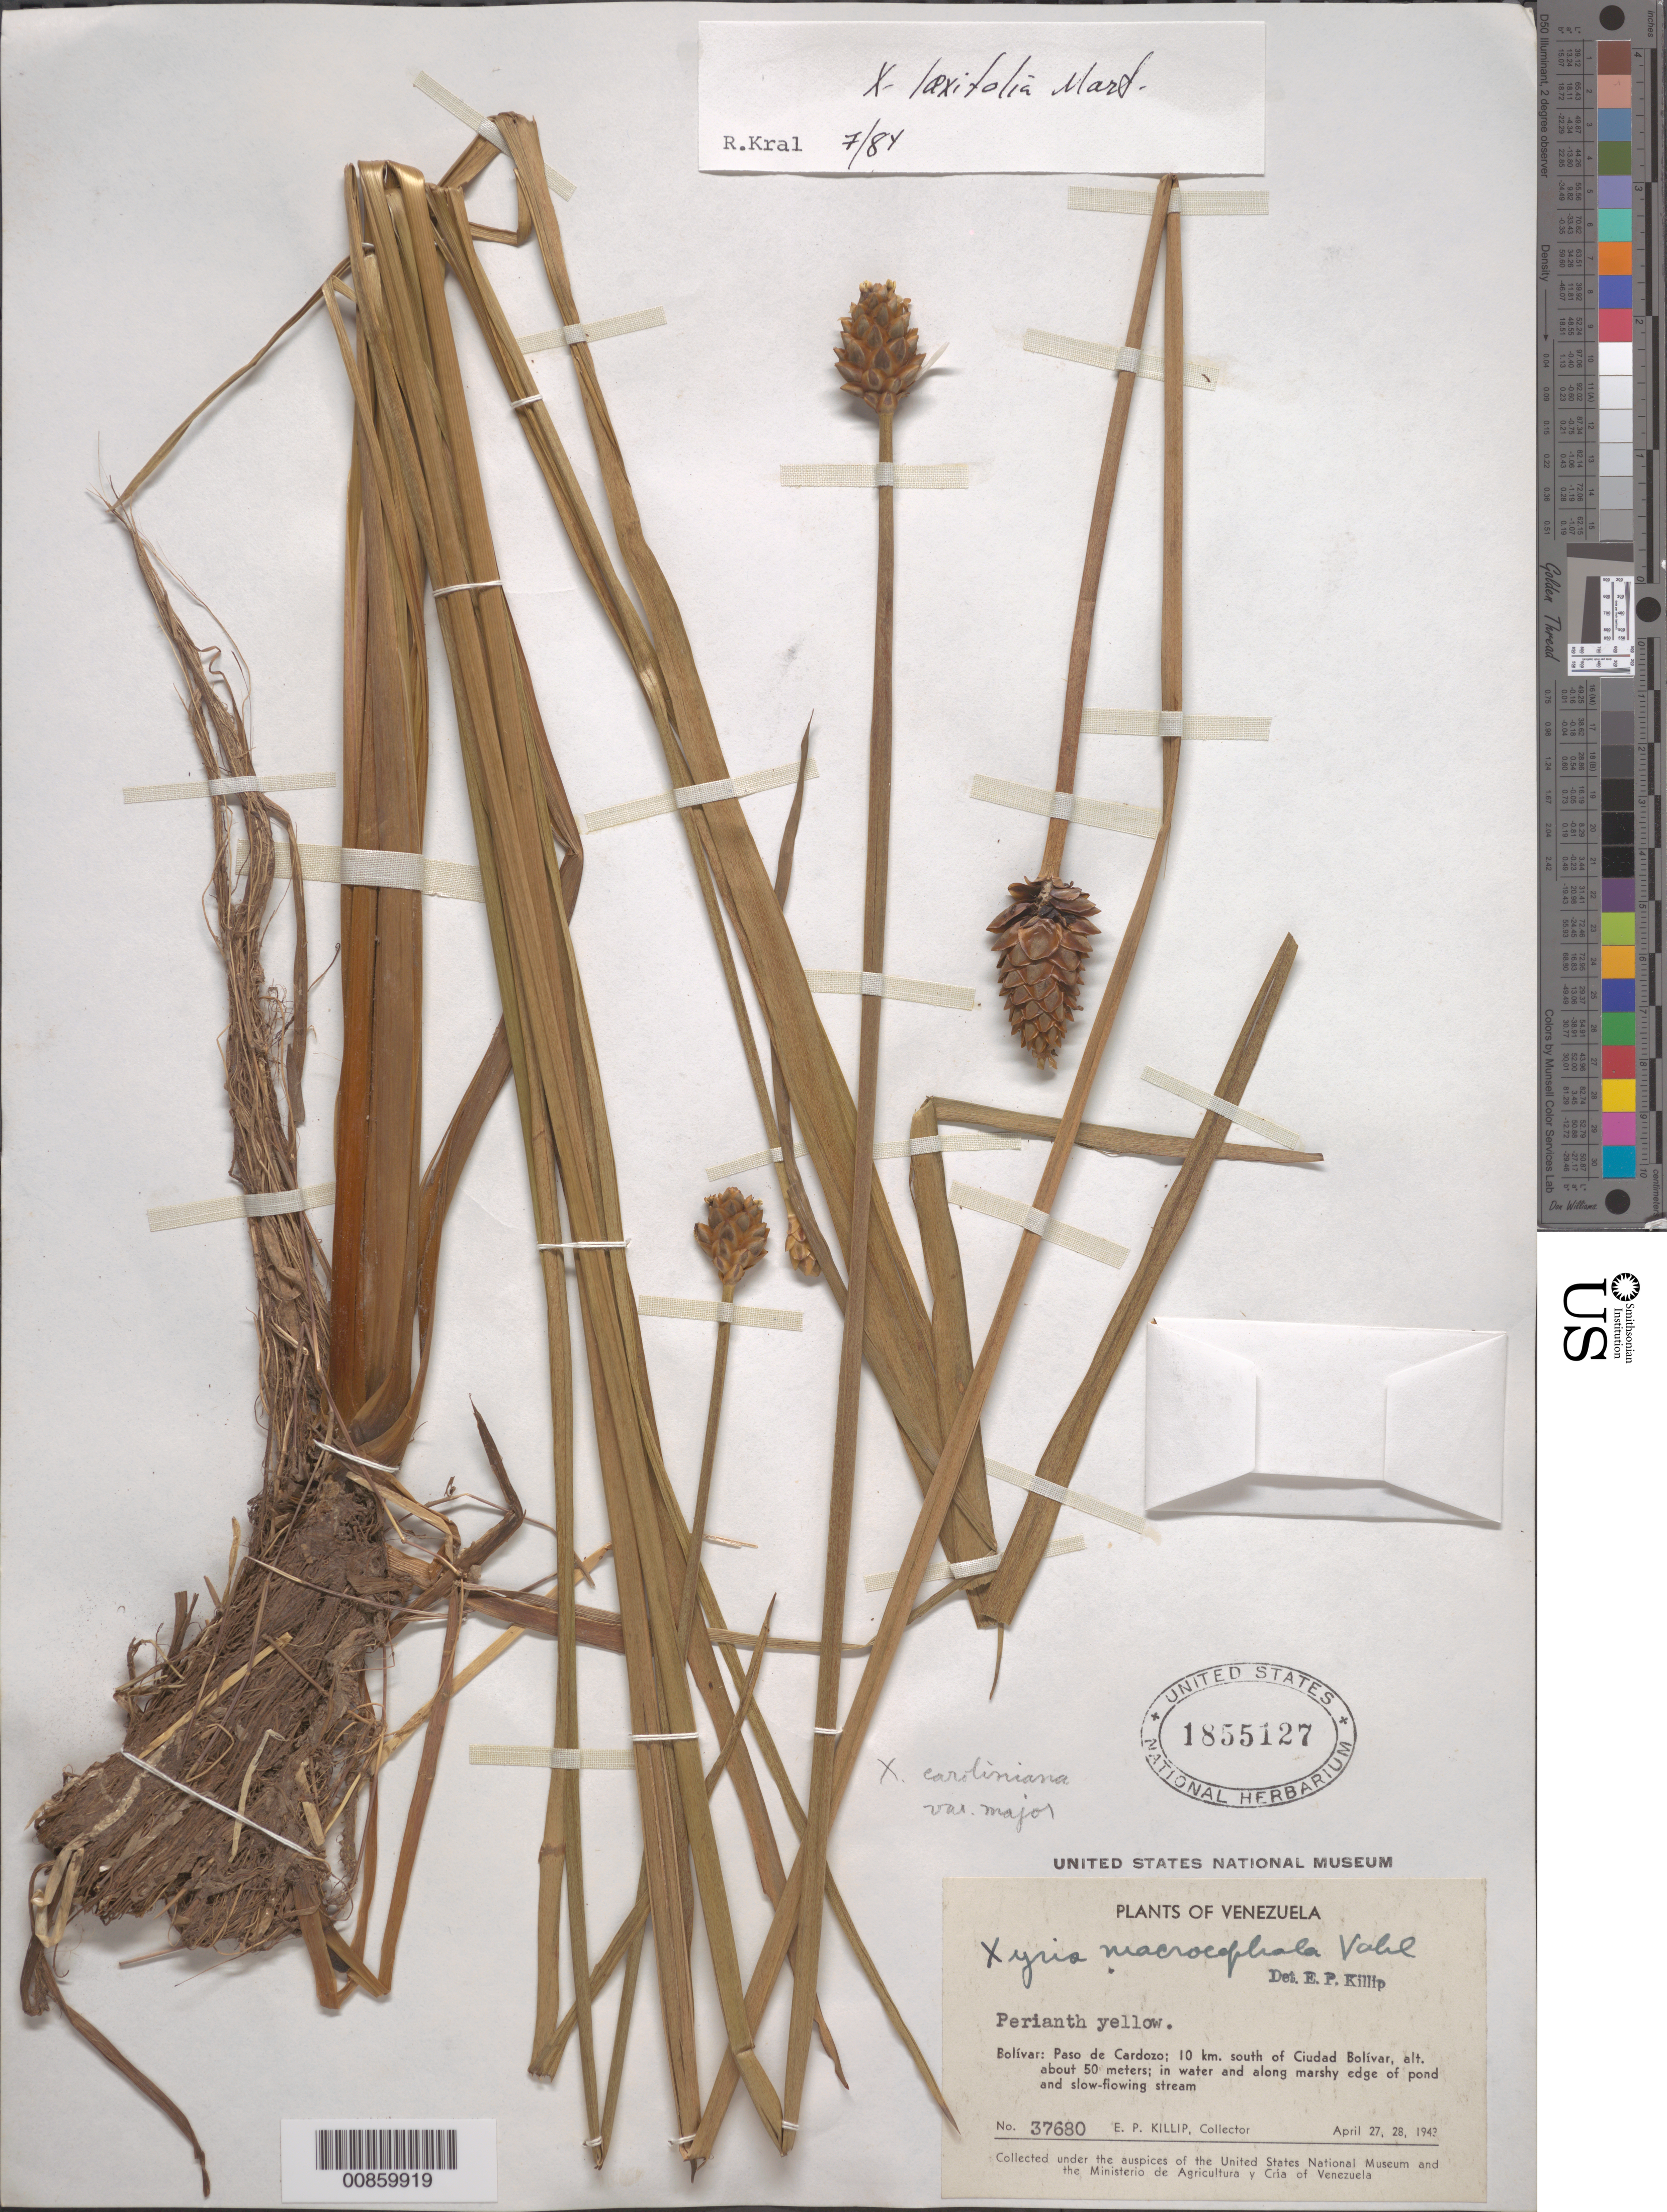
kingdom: Plantae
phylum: Tracheophyta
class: Liliopsida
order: Poales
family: Xyridaceae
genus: Xyris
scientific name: Xyris laxifolia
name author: Mart.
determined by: Kral, Robert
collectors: E. P. Killip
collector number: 37680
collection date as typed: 27-Apr-43 to 28-Apr-43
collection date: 1943-04-27/1943-04-28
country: Venezuela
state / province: Bolívar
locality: Paso de Cardozo; 10 km south of Ciudad Bolívar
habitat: In water and along marshy edge of pond and slow-flowing stream.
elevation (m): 50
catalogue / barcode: US 1855127